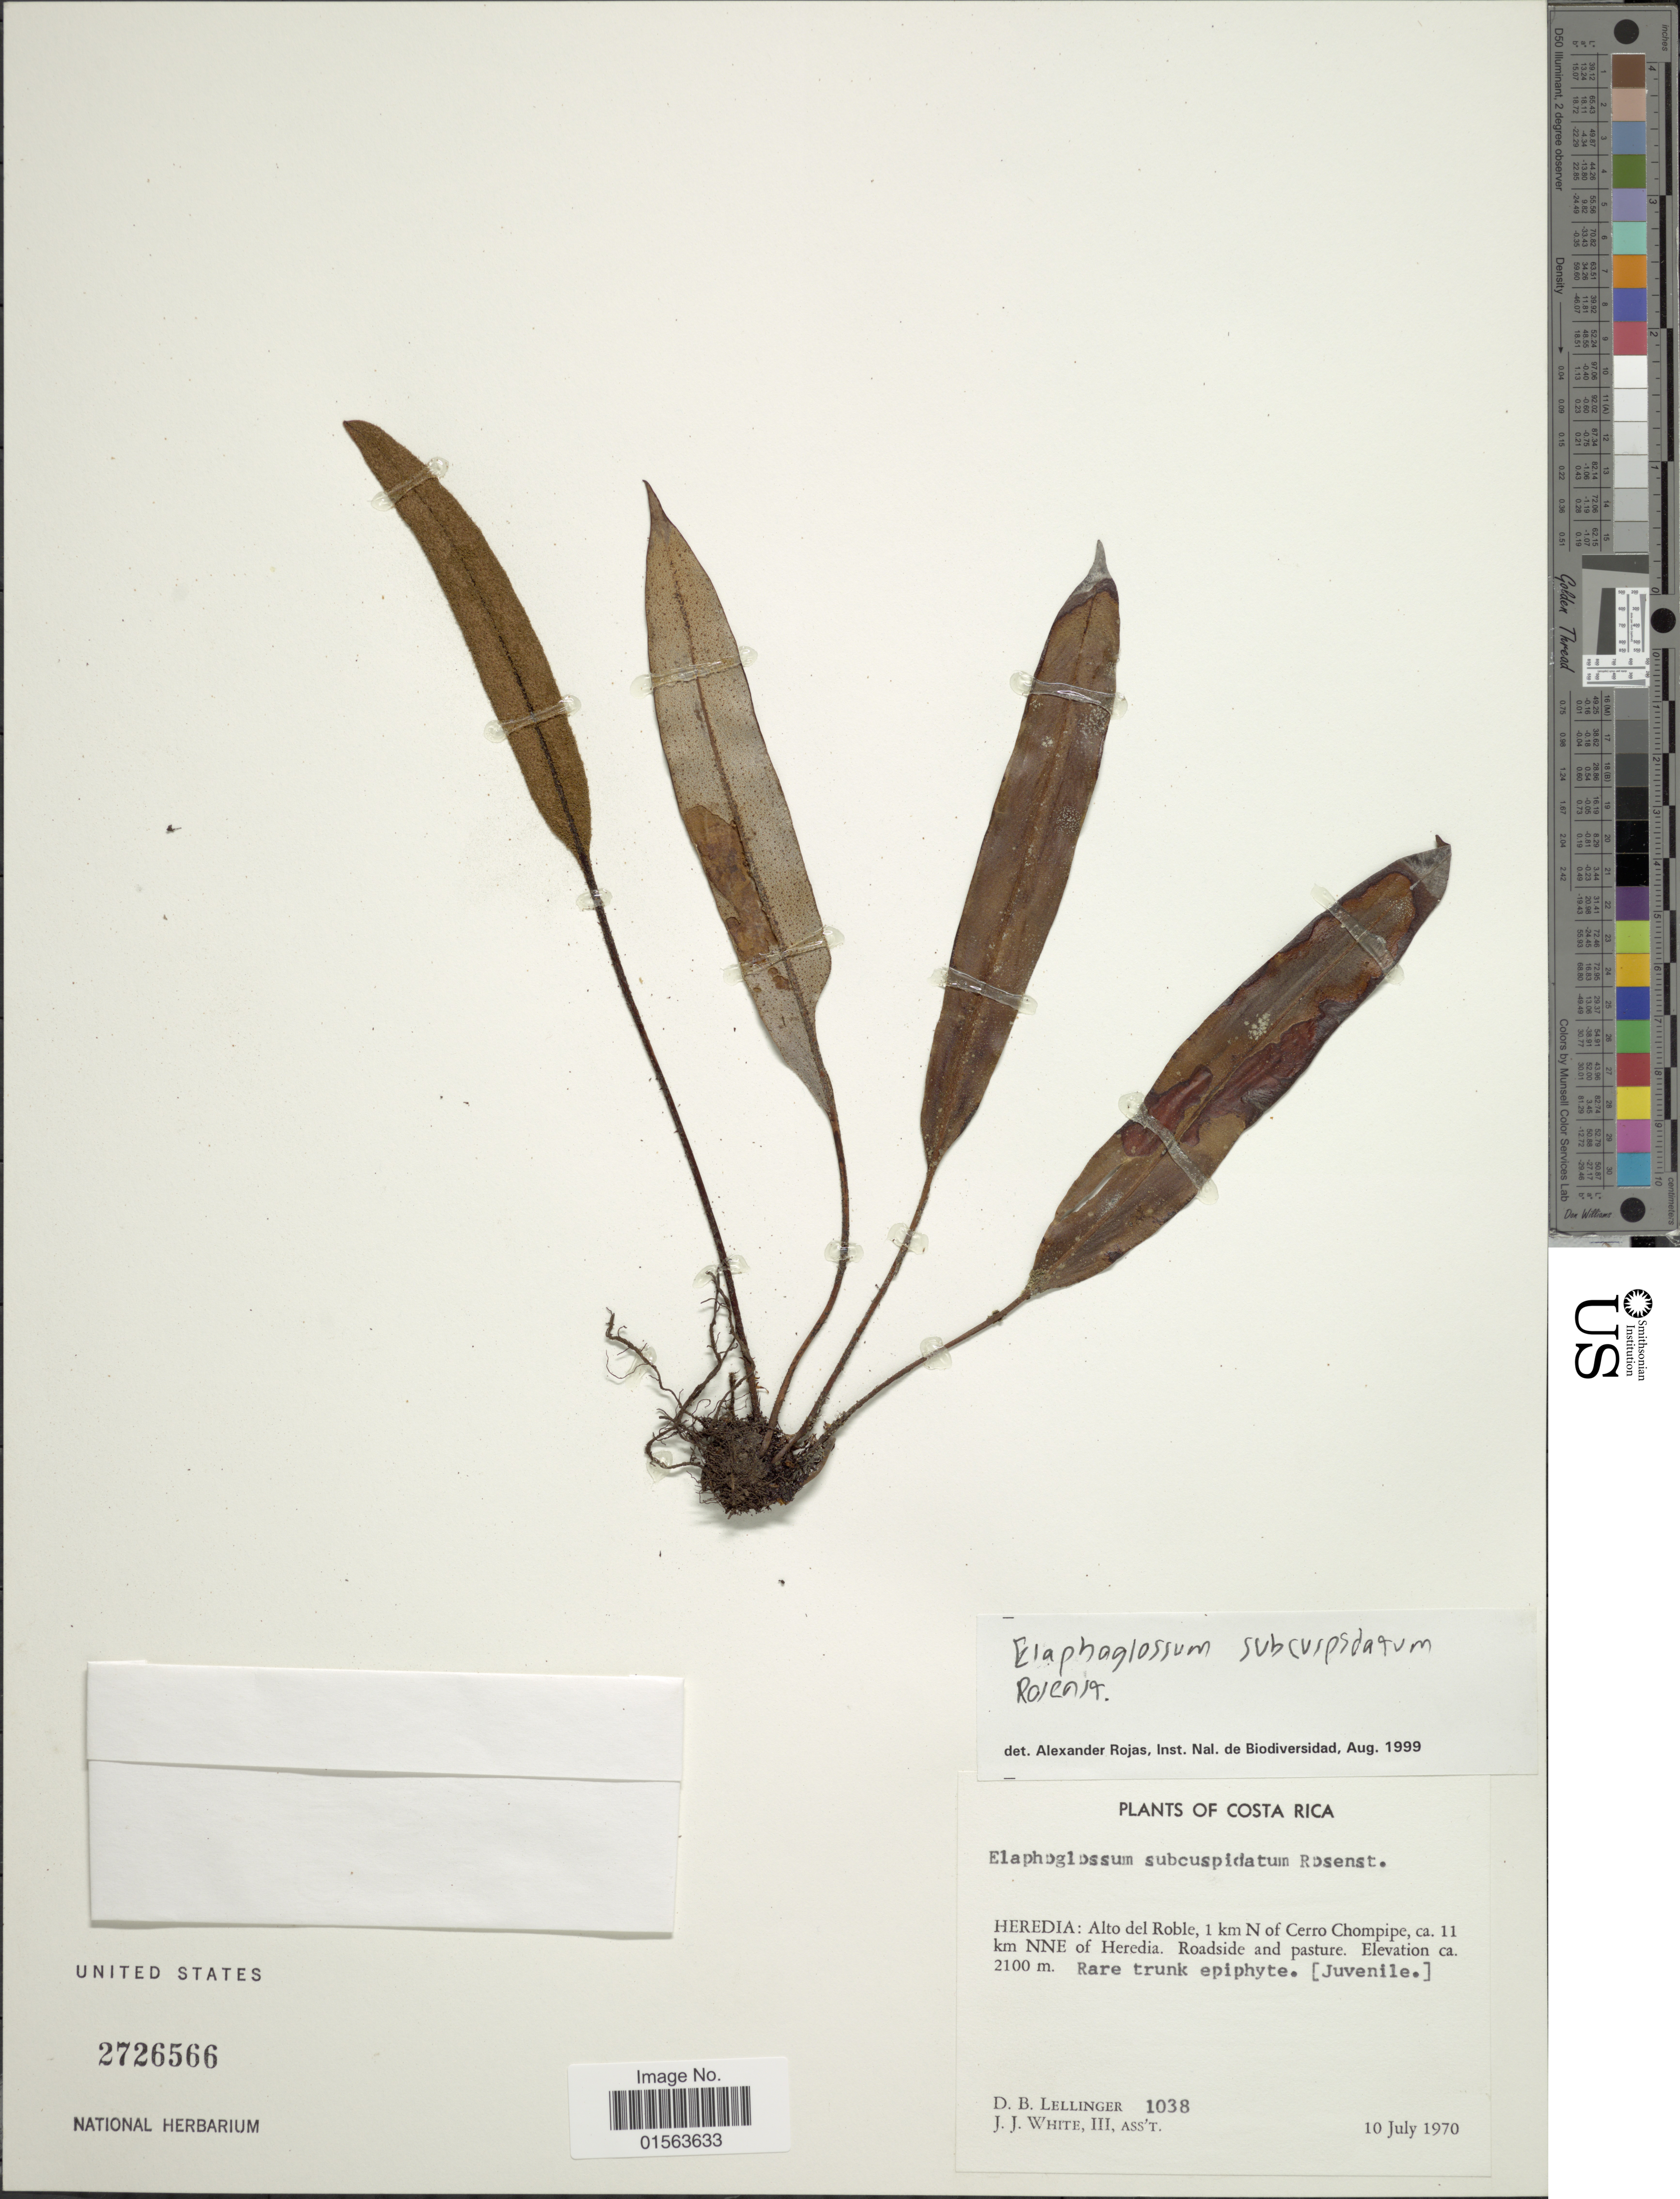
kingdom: Plantae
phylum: Tracheophyta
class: Polypodiopsida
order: Polypodiales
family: Dryopteridaceae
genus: Elaphoglossum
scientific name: Elaphoglossum subcuspidatum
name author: Rosenst.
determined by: Matos, F. B.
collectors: D. B. Lellinger & J. J. White III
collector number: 1038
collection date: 1970-07-10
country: Costa Rica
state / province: Heredia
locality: Heredia: Alto del Roble, 1 km N of CErro Chompipe, ca 11 km NNE of Heredia, Juvenile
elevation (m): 2100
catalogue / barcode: US 2726566